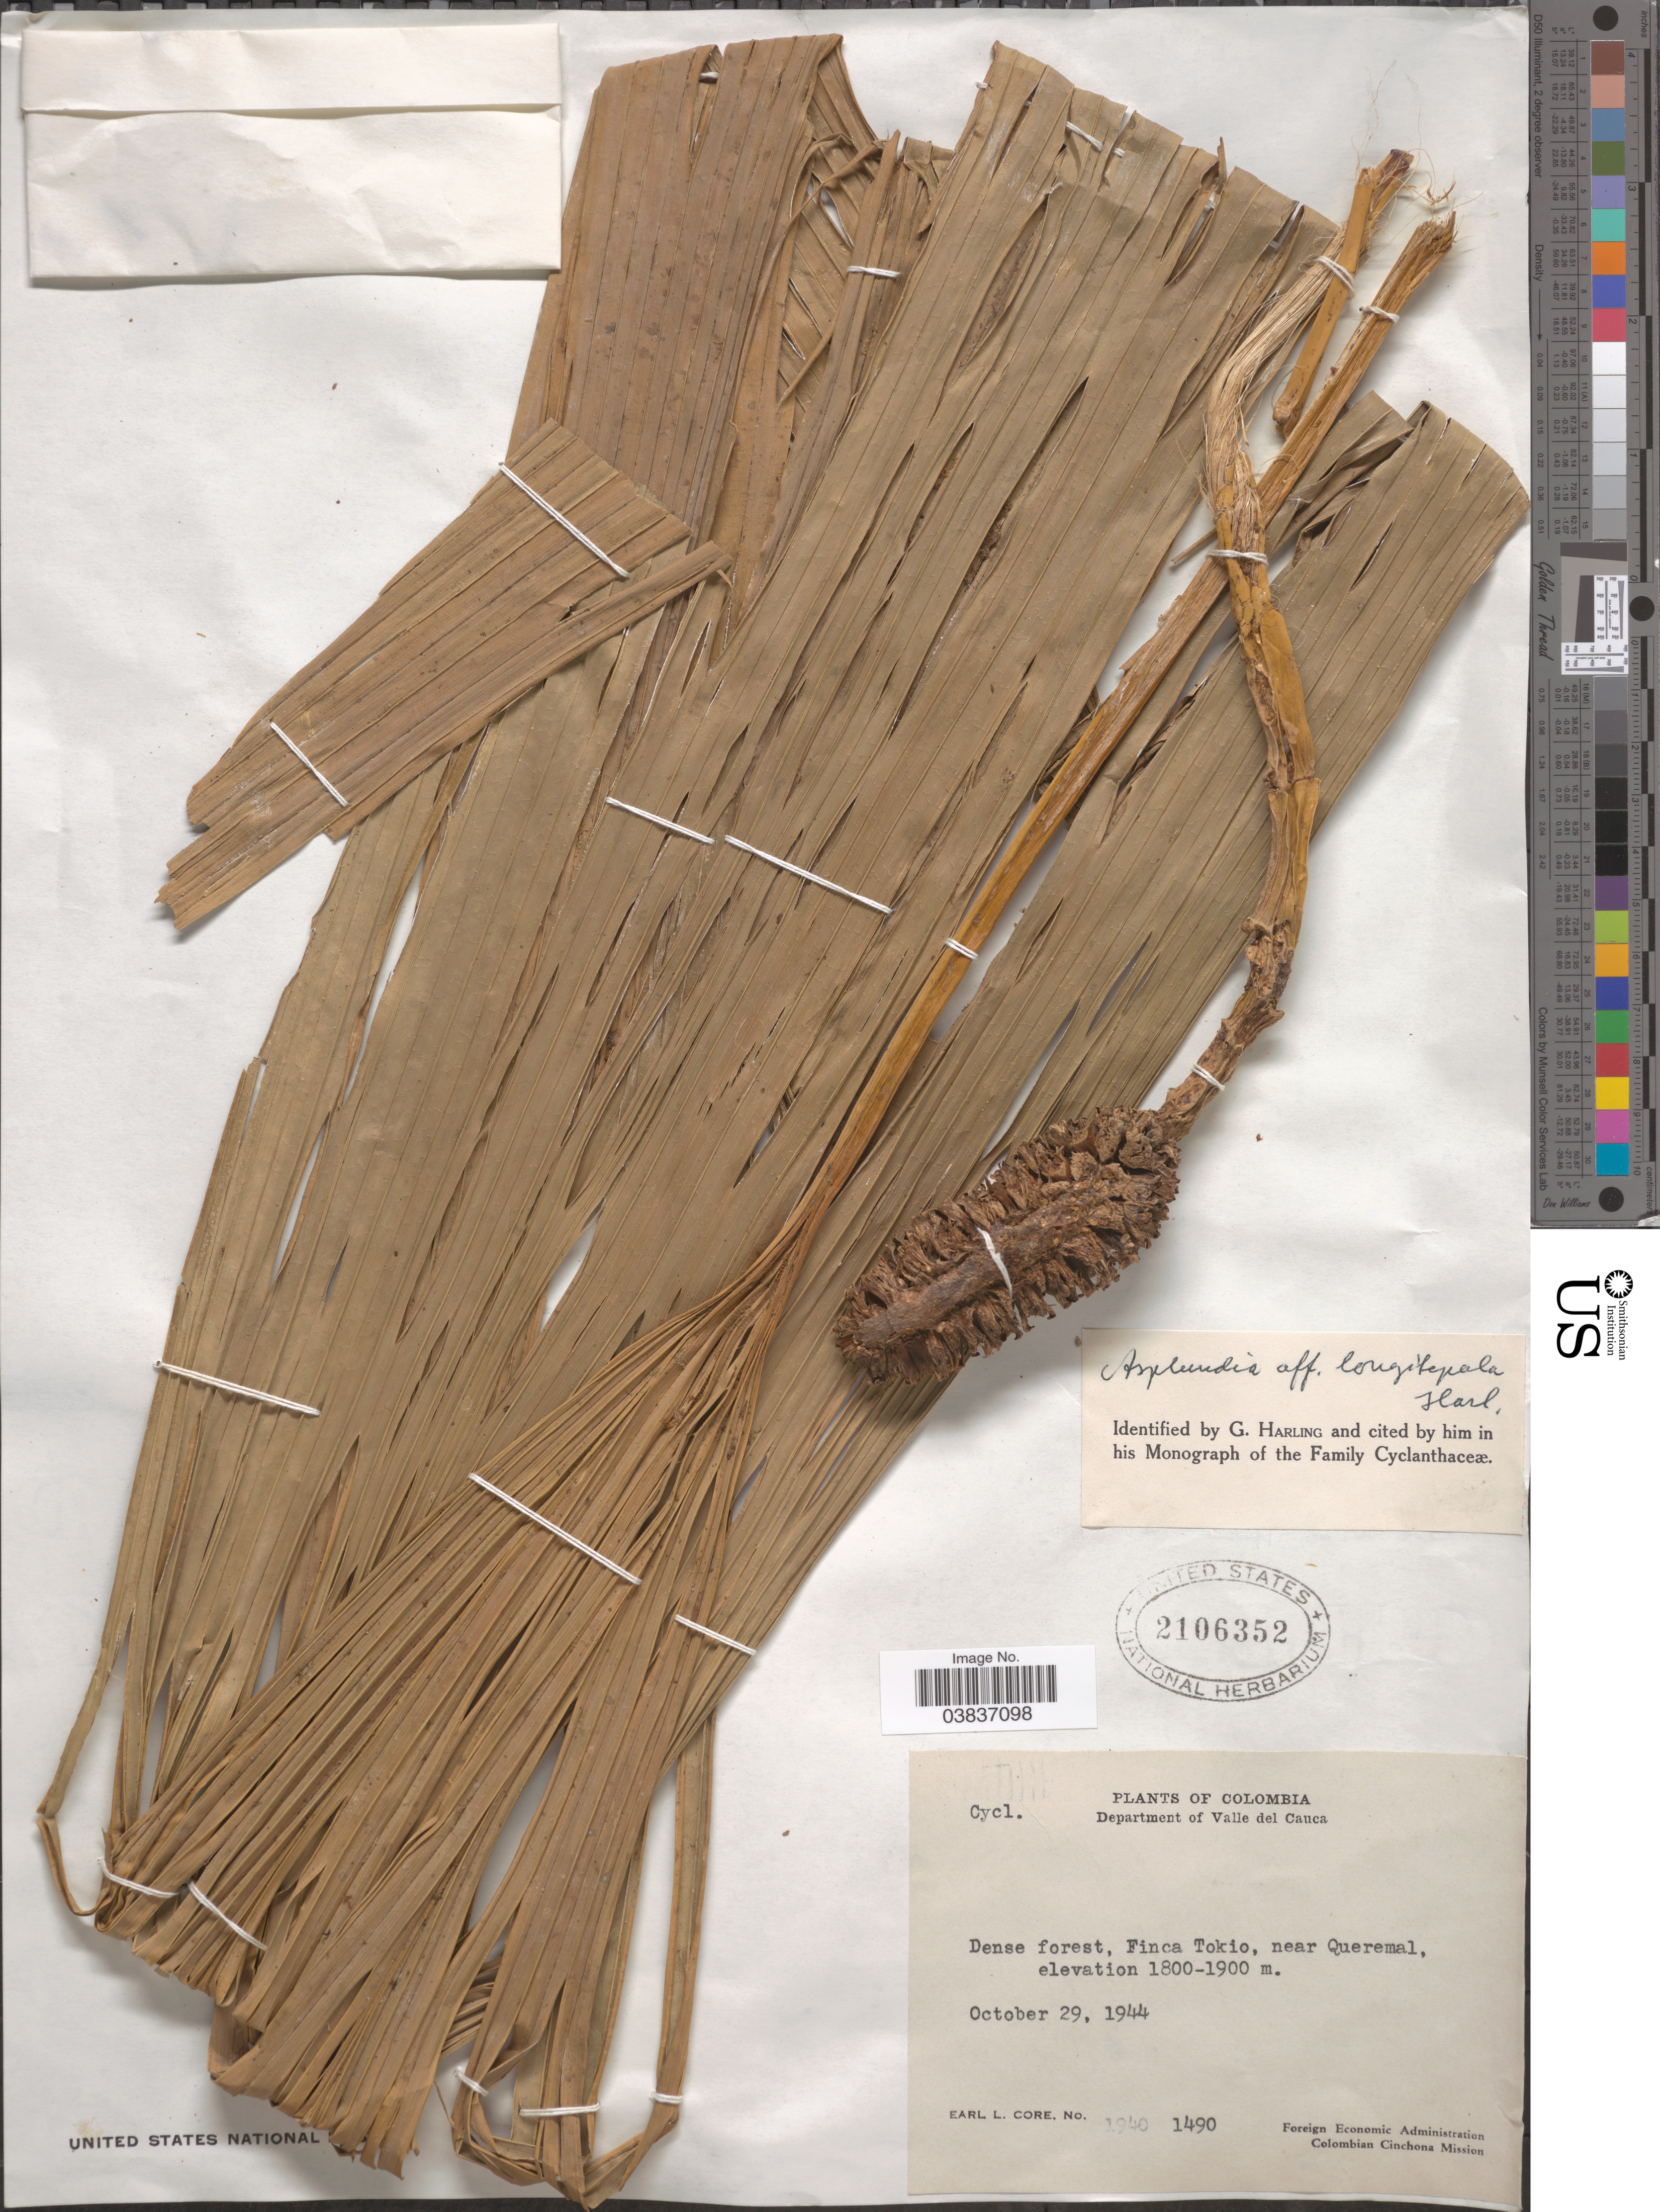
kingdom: Plantae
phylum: Tracheophyta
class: Liliopsida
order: Pandanales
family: Cyclanthaceae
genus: Asplundia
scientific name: Asplundia latifolia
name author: (Ruiz & Pav.) Harling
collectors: E. L. Core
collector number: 1940/1490 ?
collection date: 1944-10-29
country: Colombia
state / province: Valle del Cauca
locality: Department of Vale del Cauca. Finca Tokio, near Queremal.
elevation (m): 1800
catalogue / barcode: US 2106352